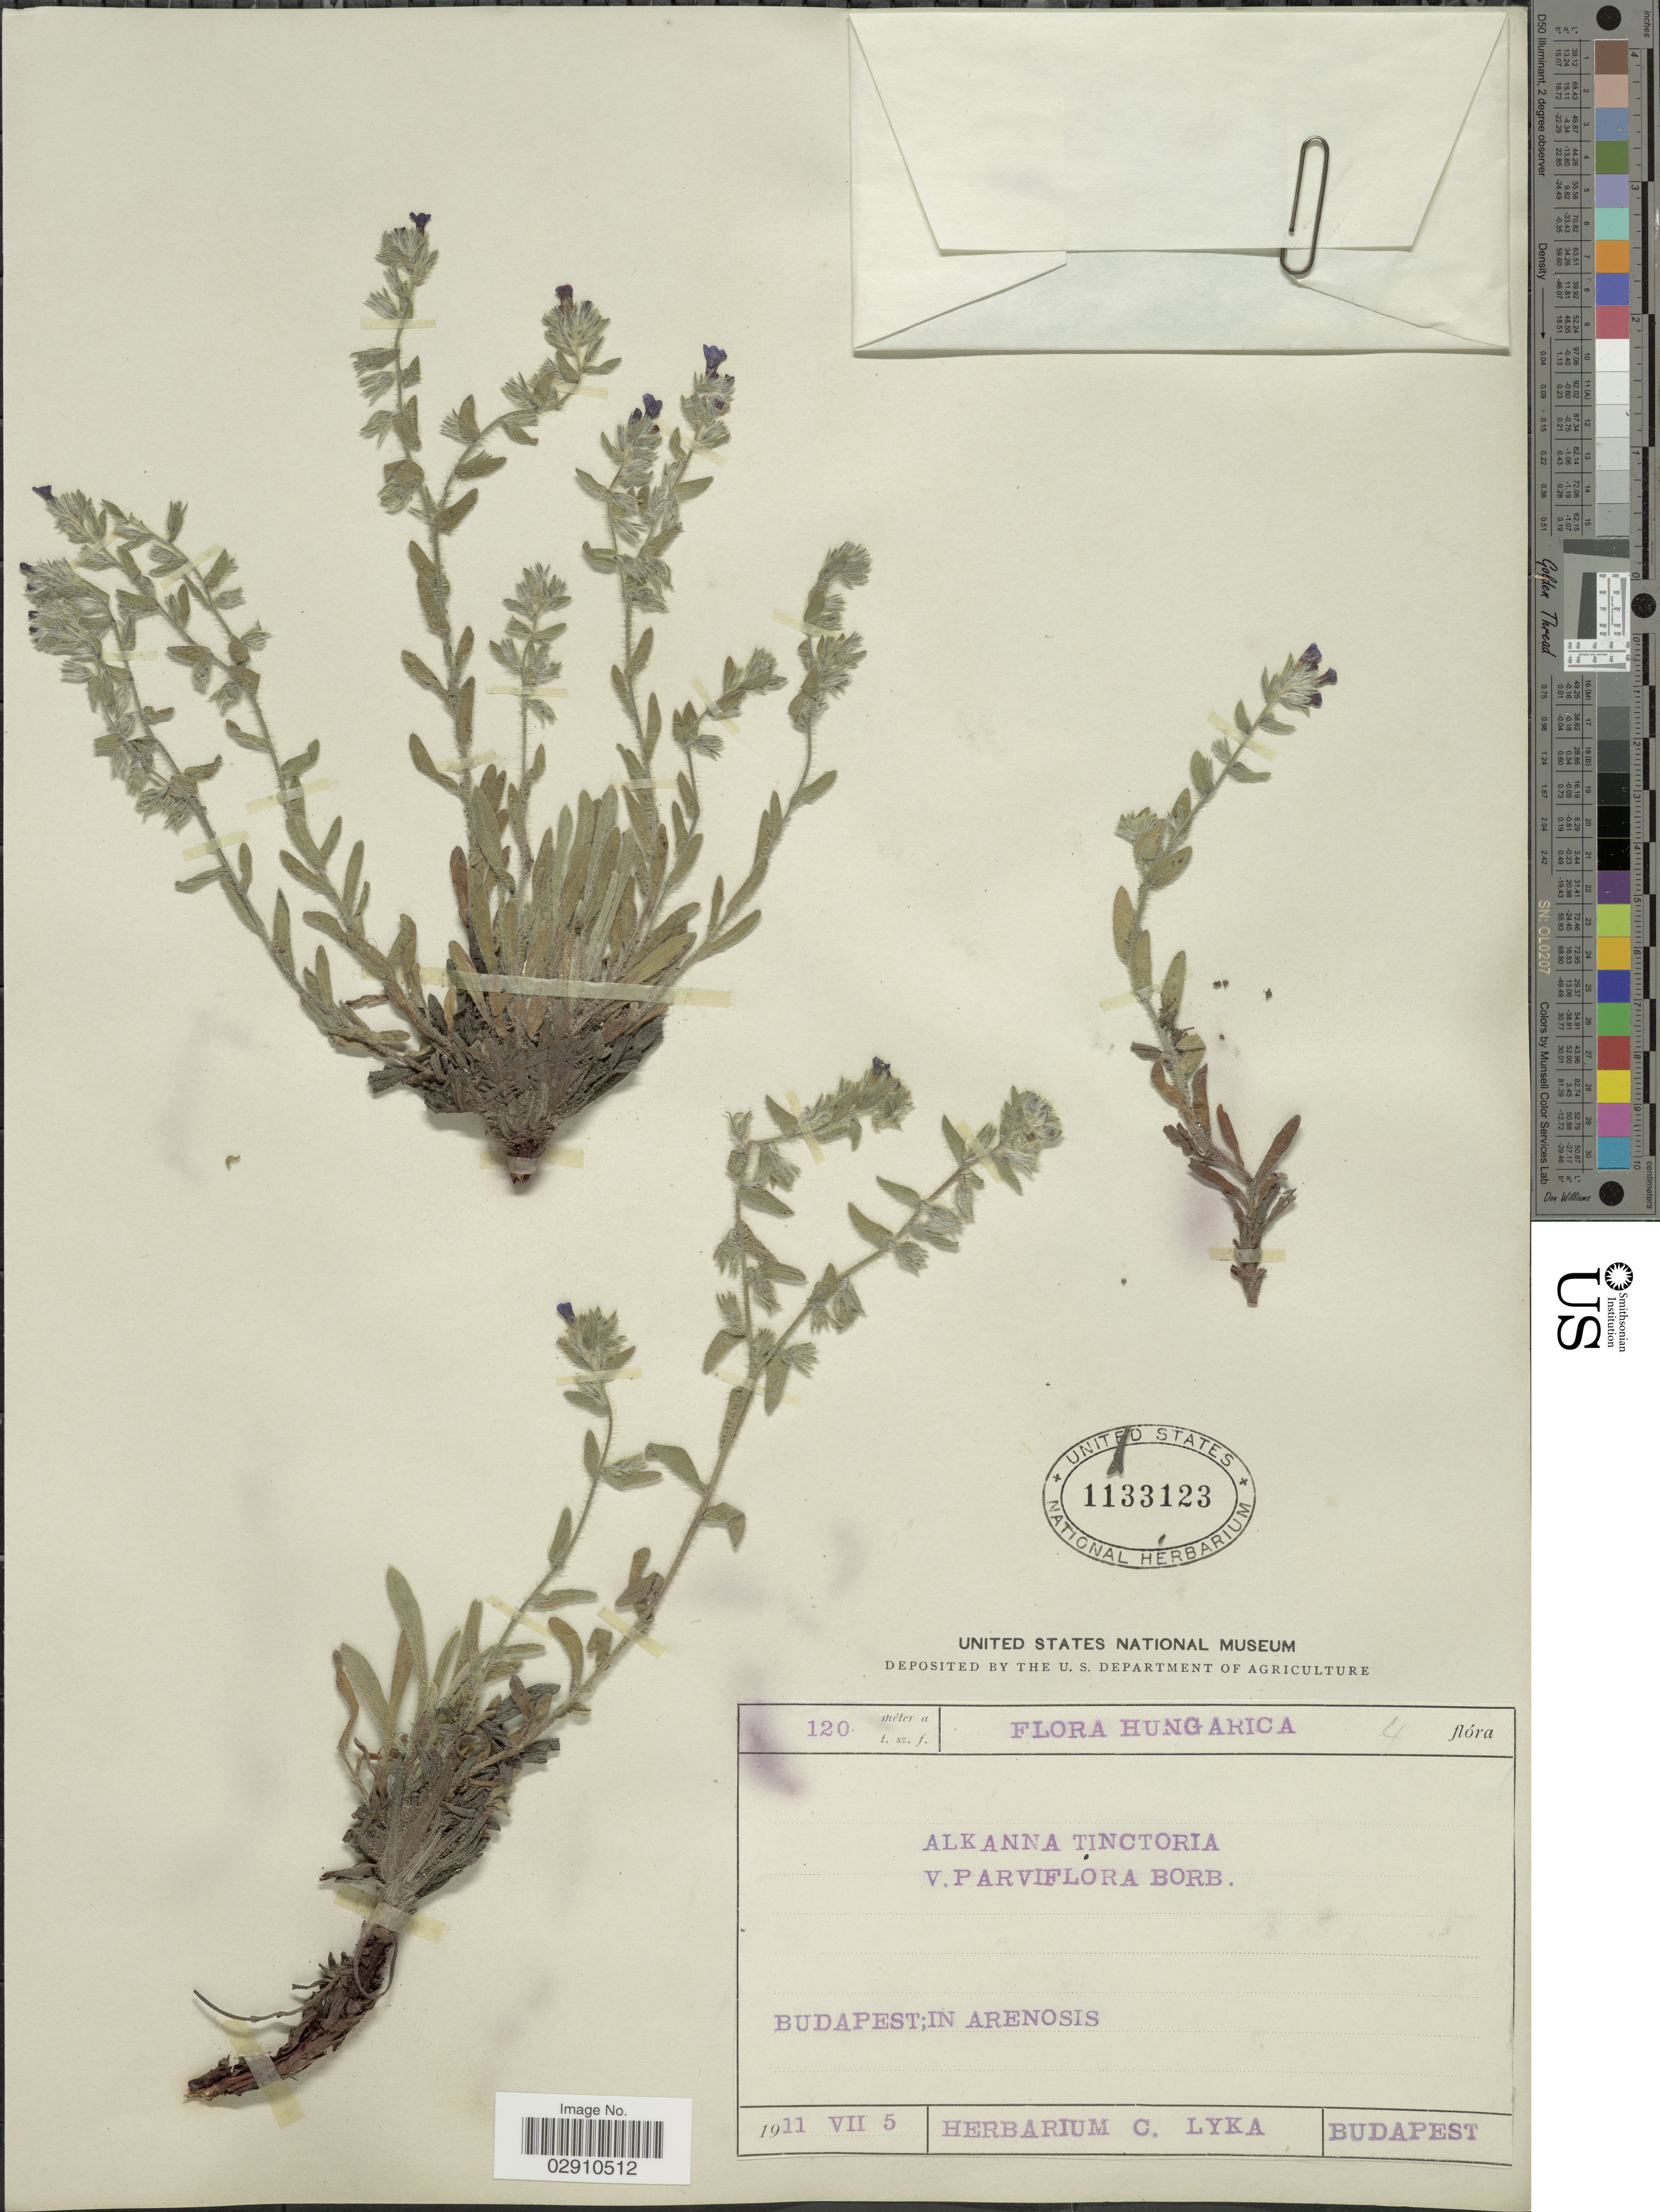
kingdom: Plantae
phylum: Tracheophyta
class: Magnoliopsida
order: Boraginales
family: Boraginaceae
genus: Alkanna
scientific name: Alkanna tinctoria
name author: (L.) Tausch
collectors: ex herb. C. Lyka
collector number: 4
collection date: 1911-07-05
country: Hungary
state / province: Budapest, Capital District of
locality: Budapest; in arenosis.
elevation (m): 120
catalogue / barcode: US 1133123